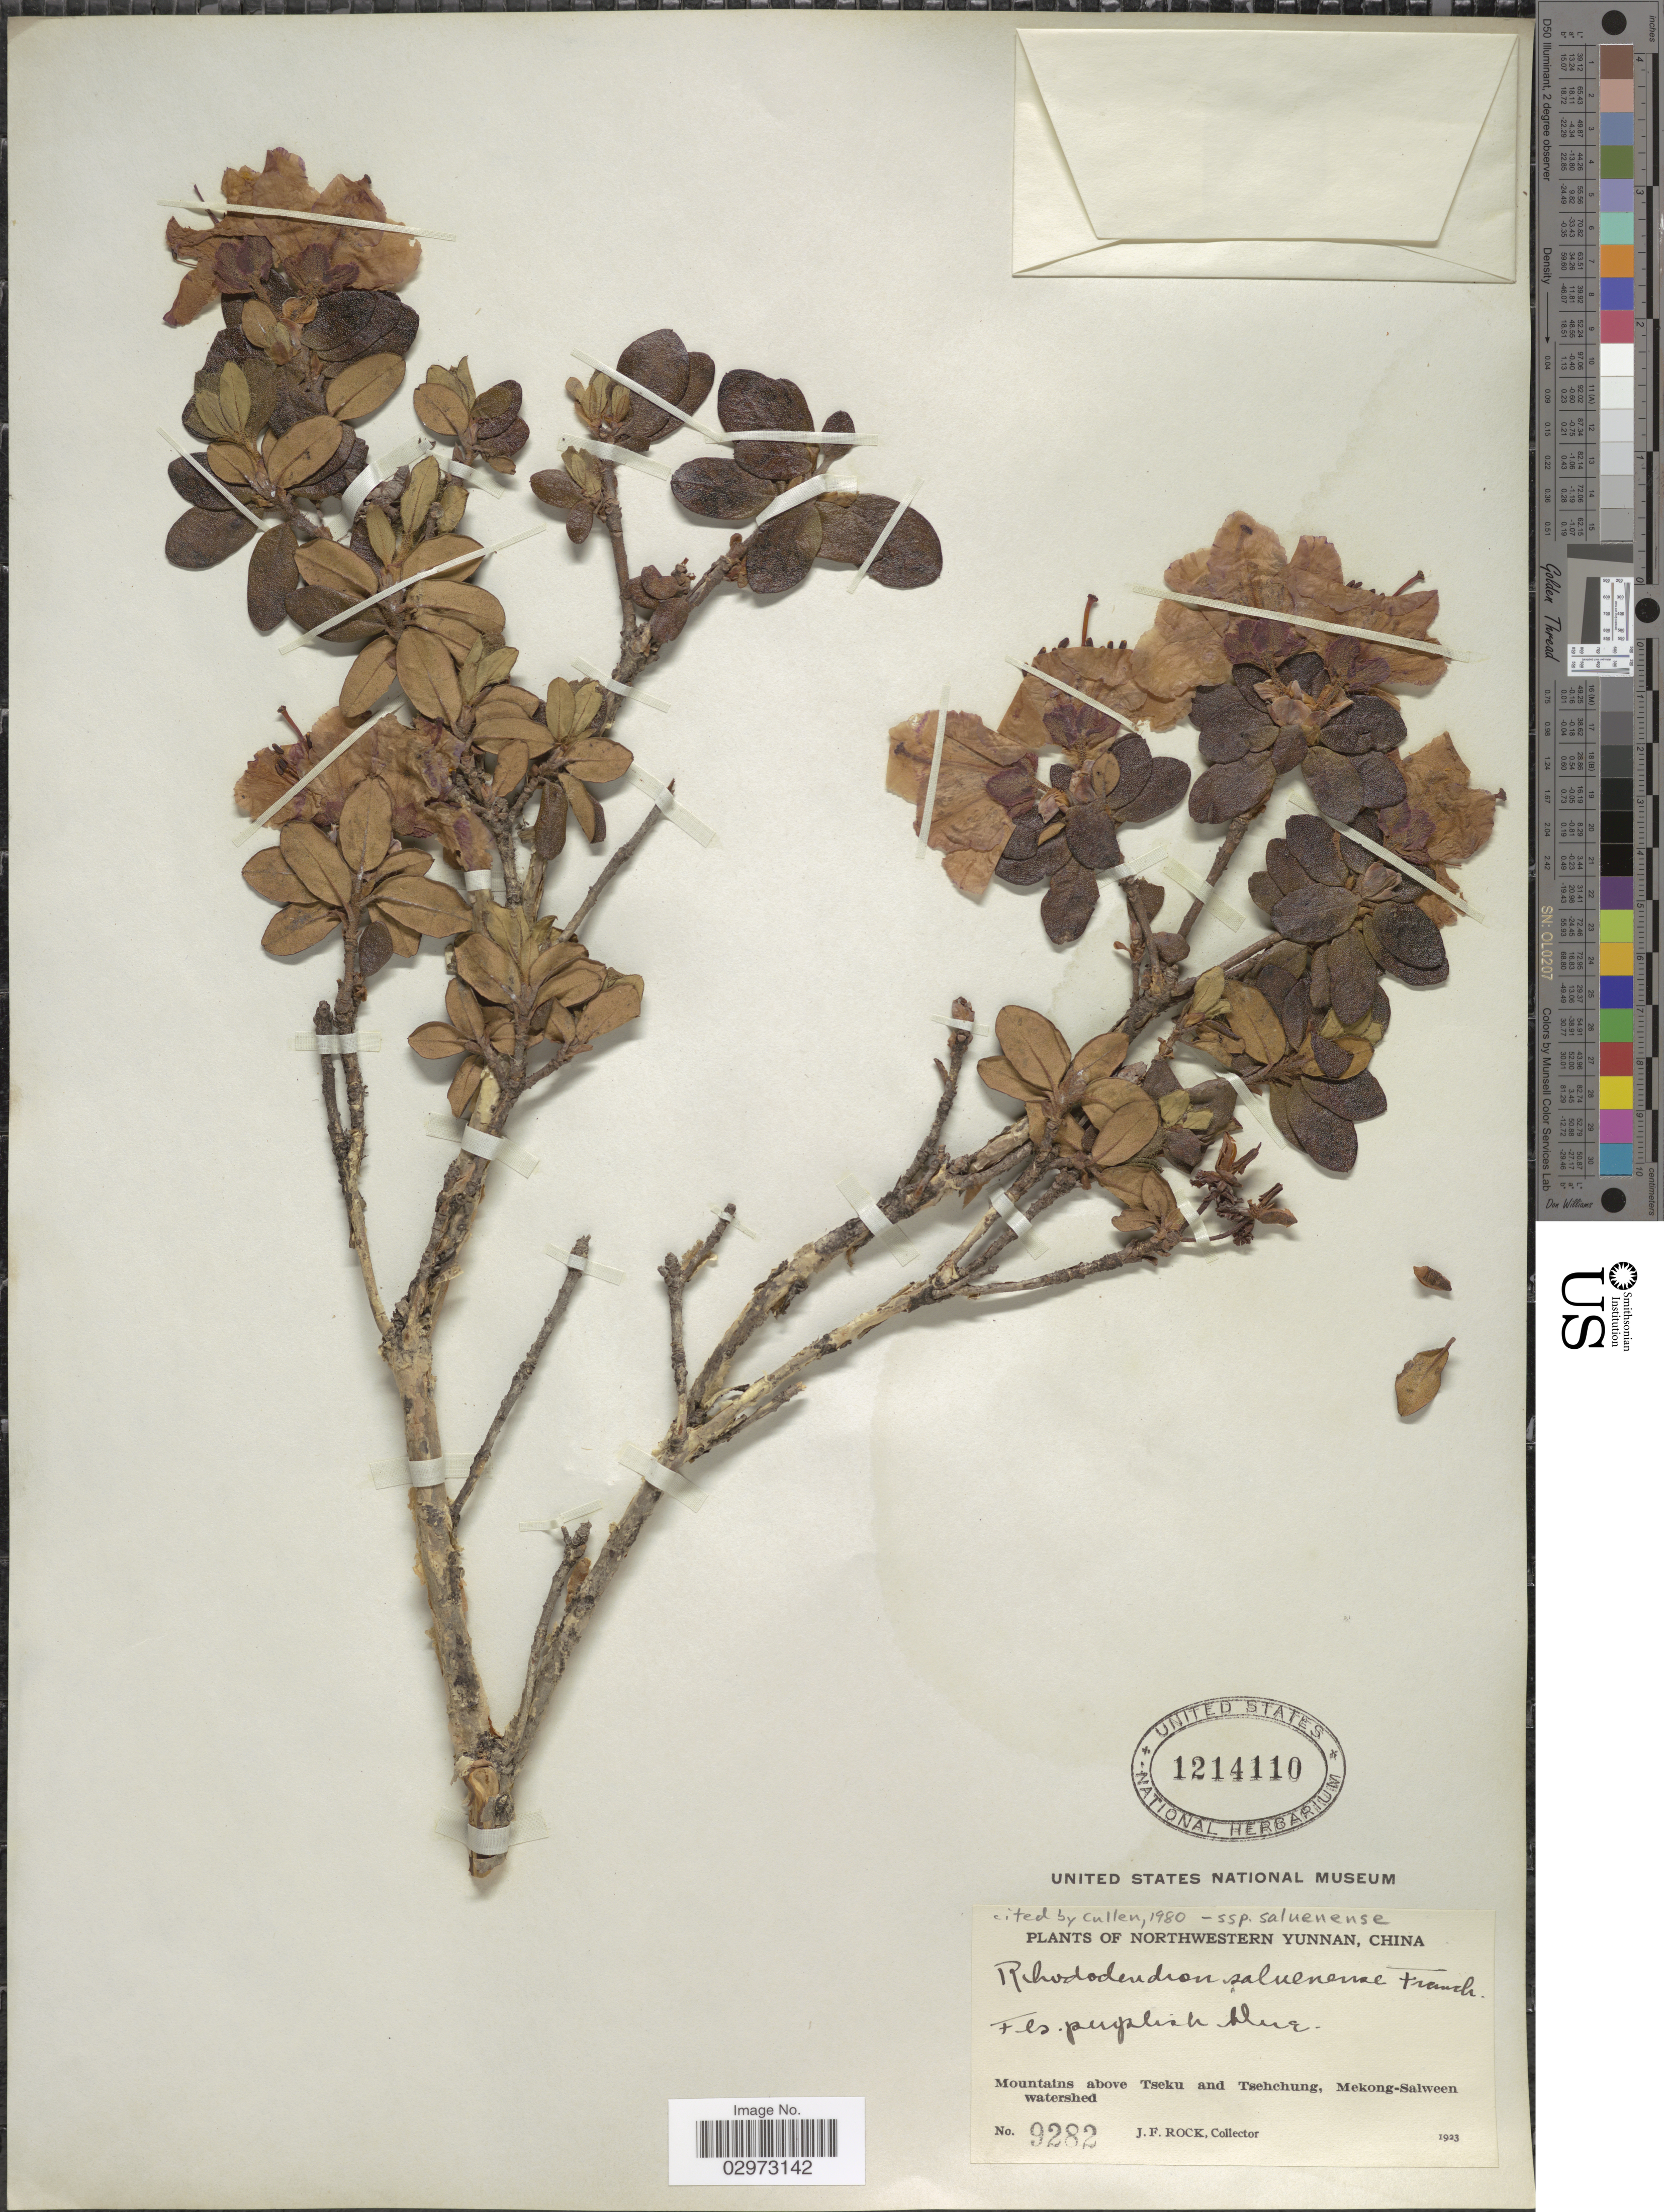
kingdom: Plantae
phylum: Tracheophyta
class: Magnoliopsida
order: Ericales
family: Ericaceae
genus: Rhododendron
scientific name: Rhododendron saluenense subsp. saluenense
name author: Franch.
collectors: J. Rock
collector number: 9282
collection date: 1923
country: China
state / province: Yunnan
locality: Northwestern Yunnan. Mountains above Tseku and Tsehchung, Mekong-Salween watershed.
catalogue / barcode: US 1214110